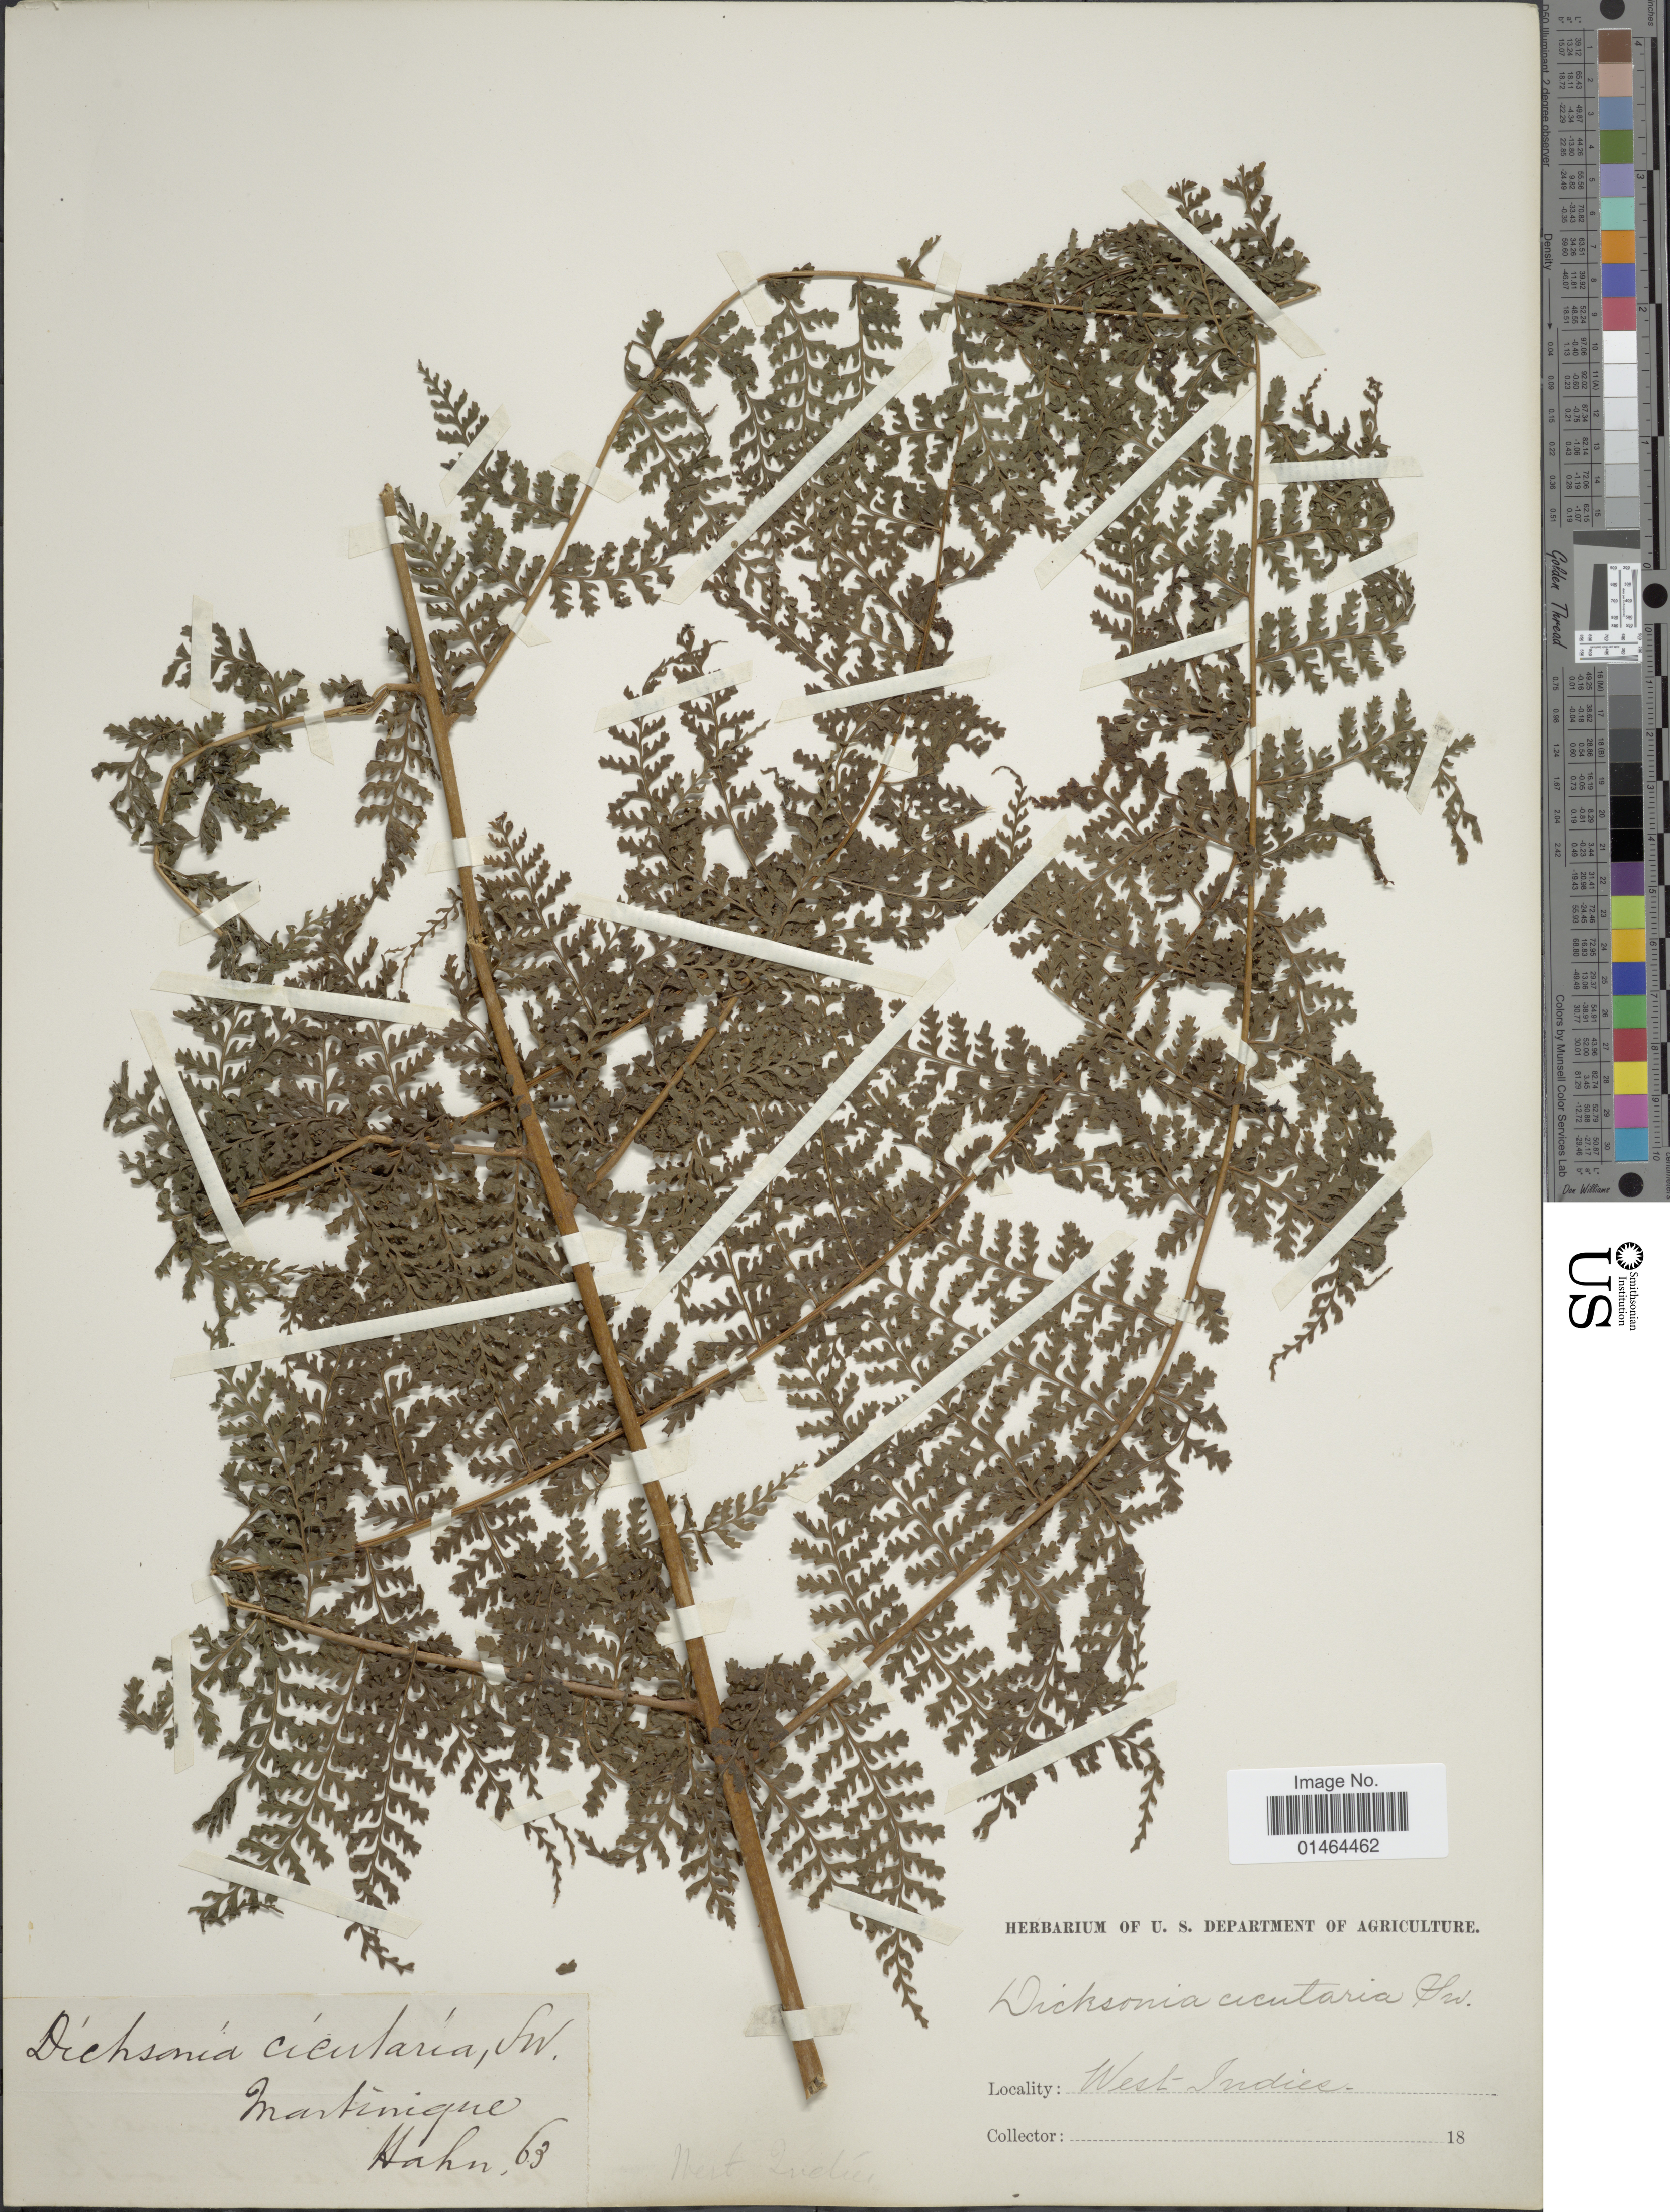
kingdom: Plantae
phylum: Tracheophyta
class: Polypodiopsida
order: Polypodiales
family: Dennstaedtiaceae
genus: Dennstaedtia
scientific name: Dennstaedtia dissecta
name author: (Sw.) T. Moore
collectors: -- Hahn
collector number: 63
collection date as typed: Transcribed d/m/y: //18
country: Martinique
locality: West Indies